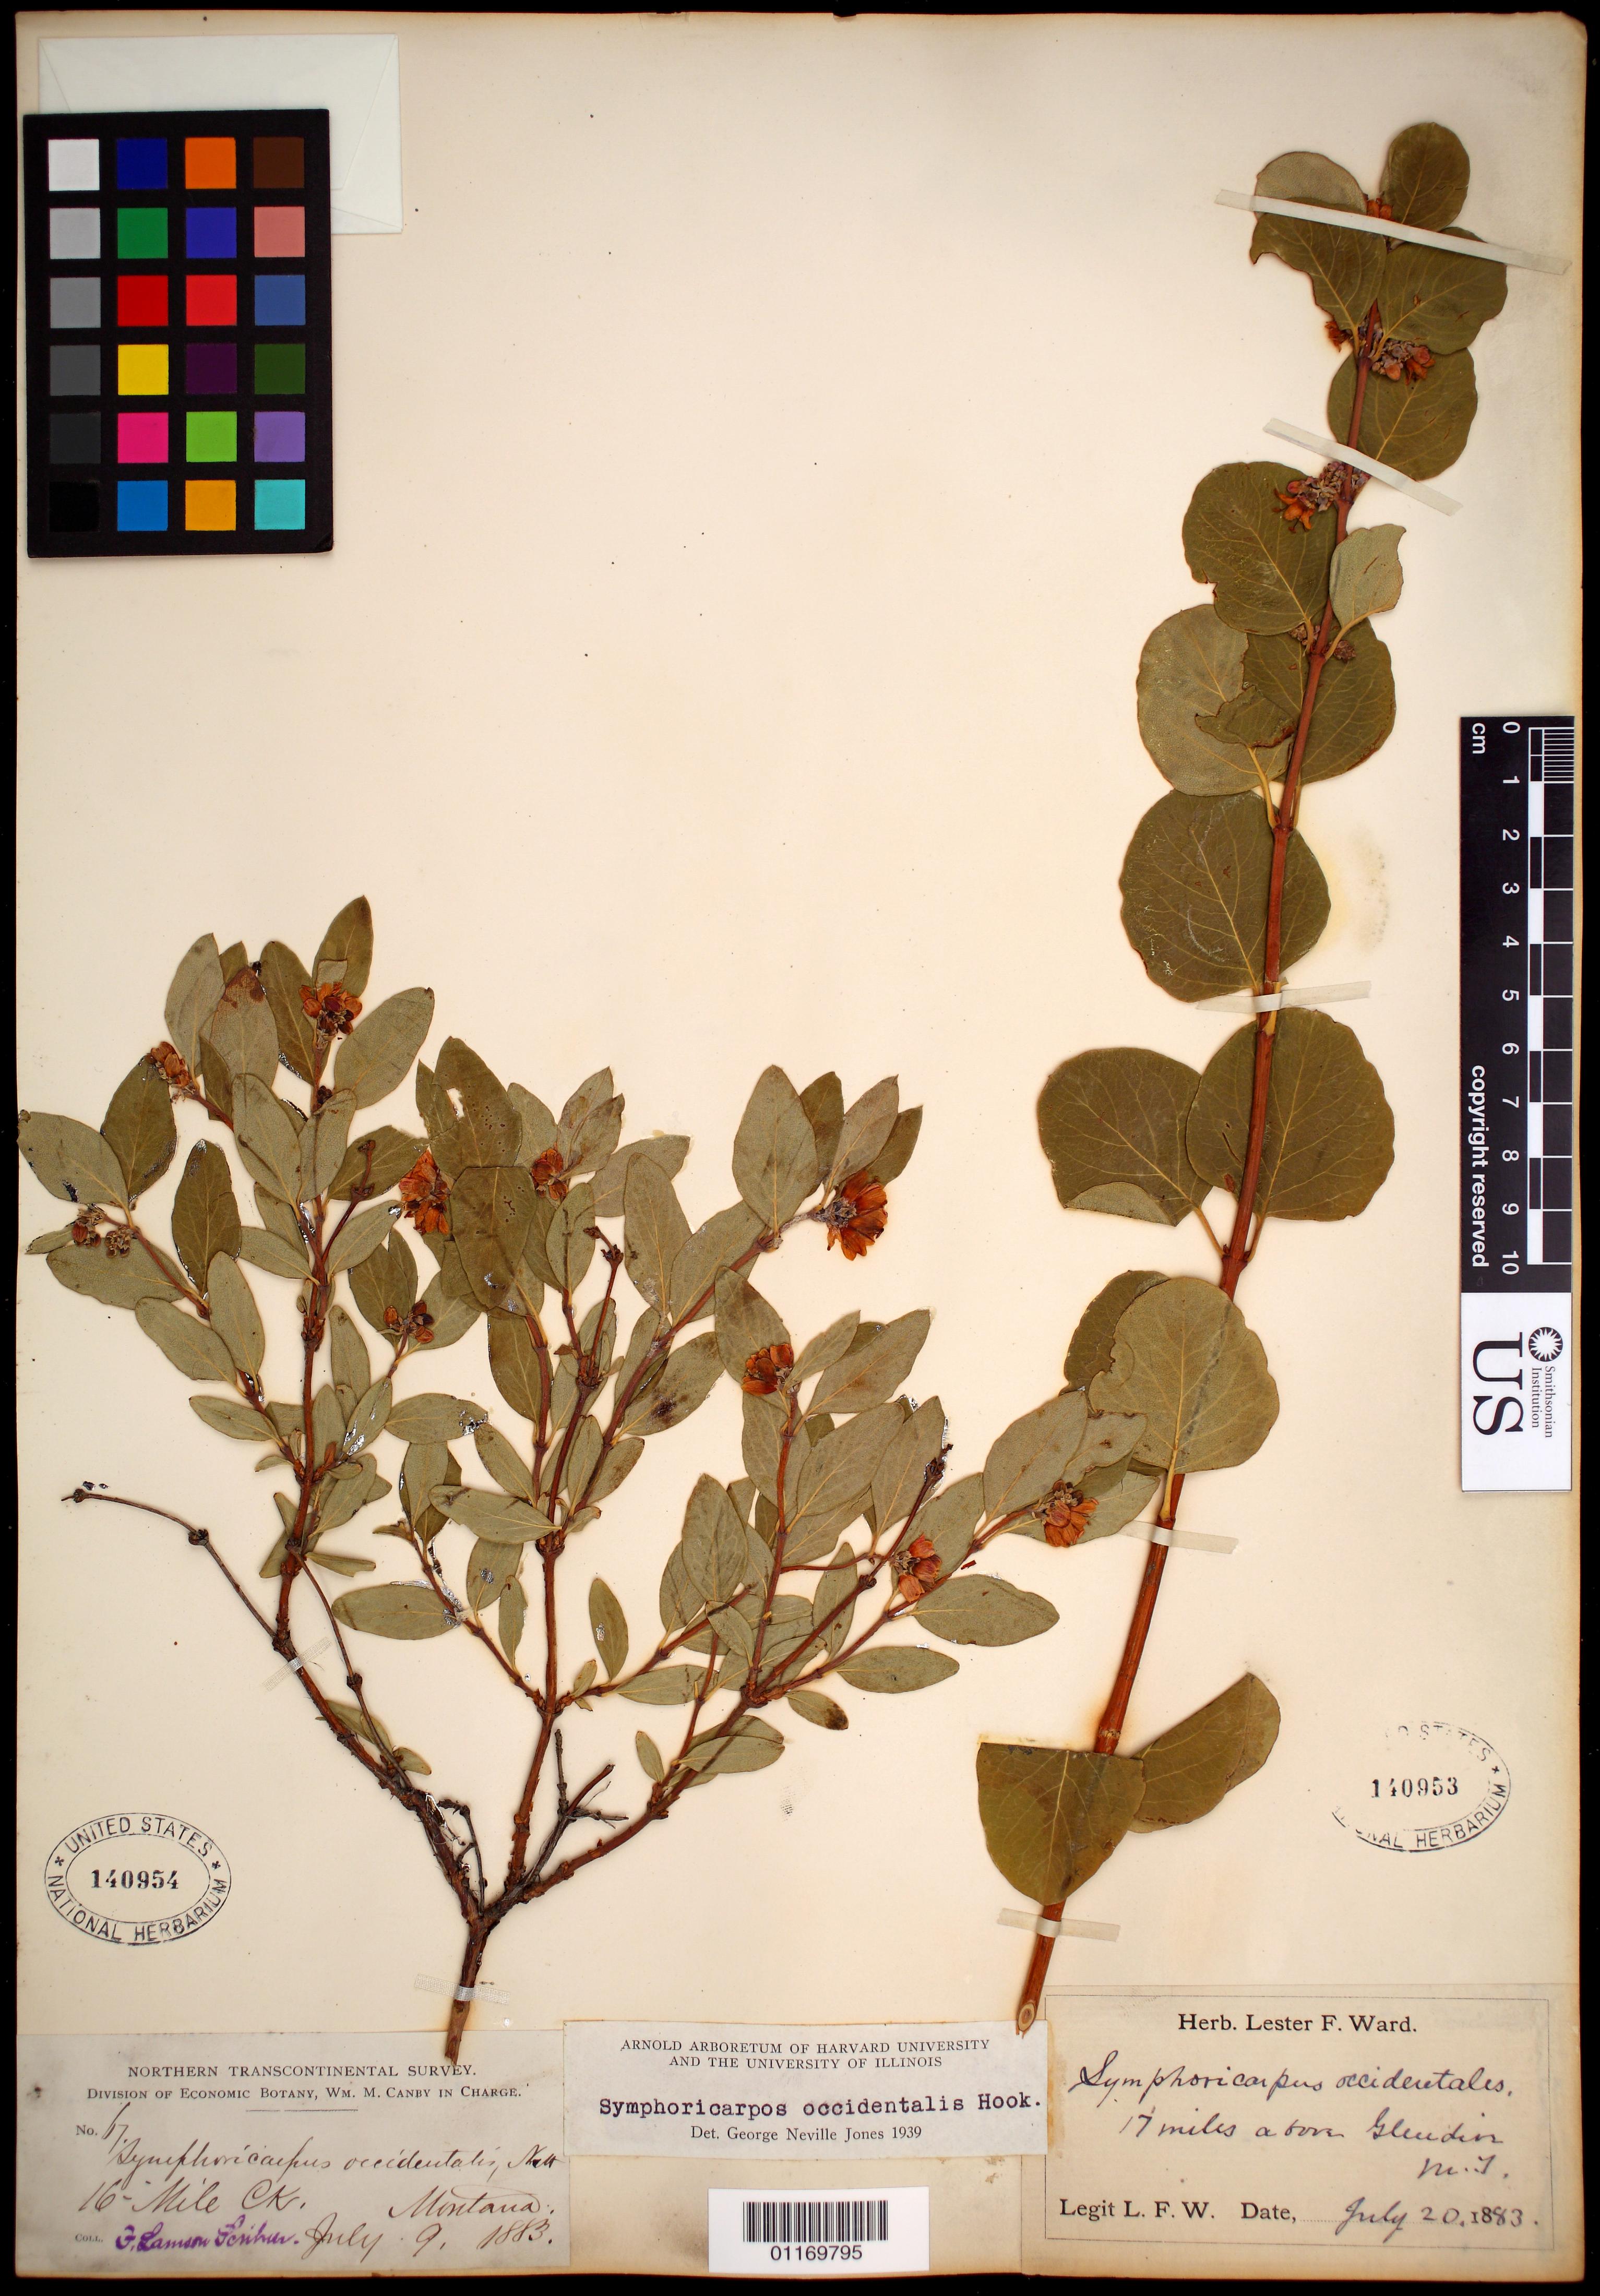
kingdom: Plantae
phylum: Tracheophyta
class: Magnoliopsida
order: Dipsacales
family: Caprifoliaceae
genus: Symphoricarpos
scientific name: Symphoricarpos occidentalis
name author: (R. Br.) Hook.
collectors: F. L. Scribner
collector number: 67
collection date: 1883-07-09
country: United States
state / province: Montana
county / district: Gallatin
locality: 16 Mile CK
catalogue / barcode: US 140954